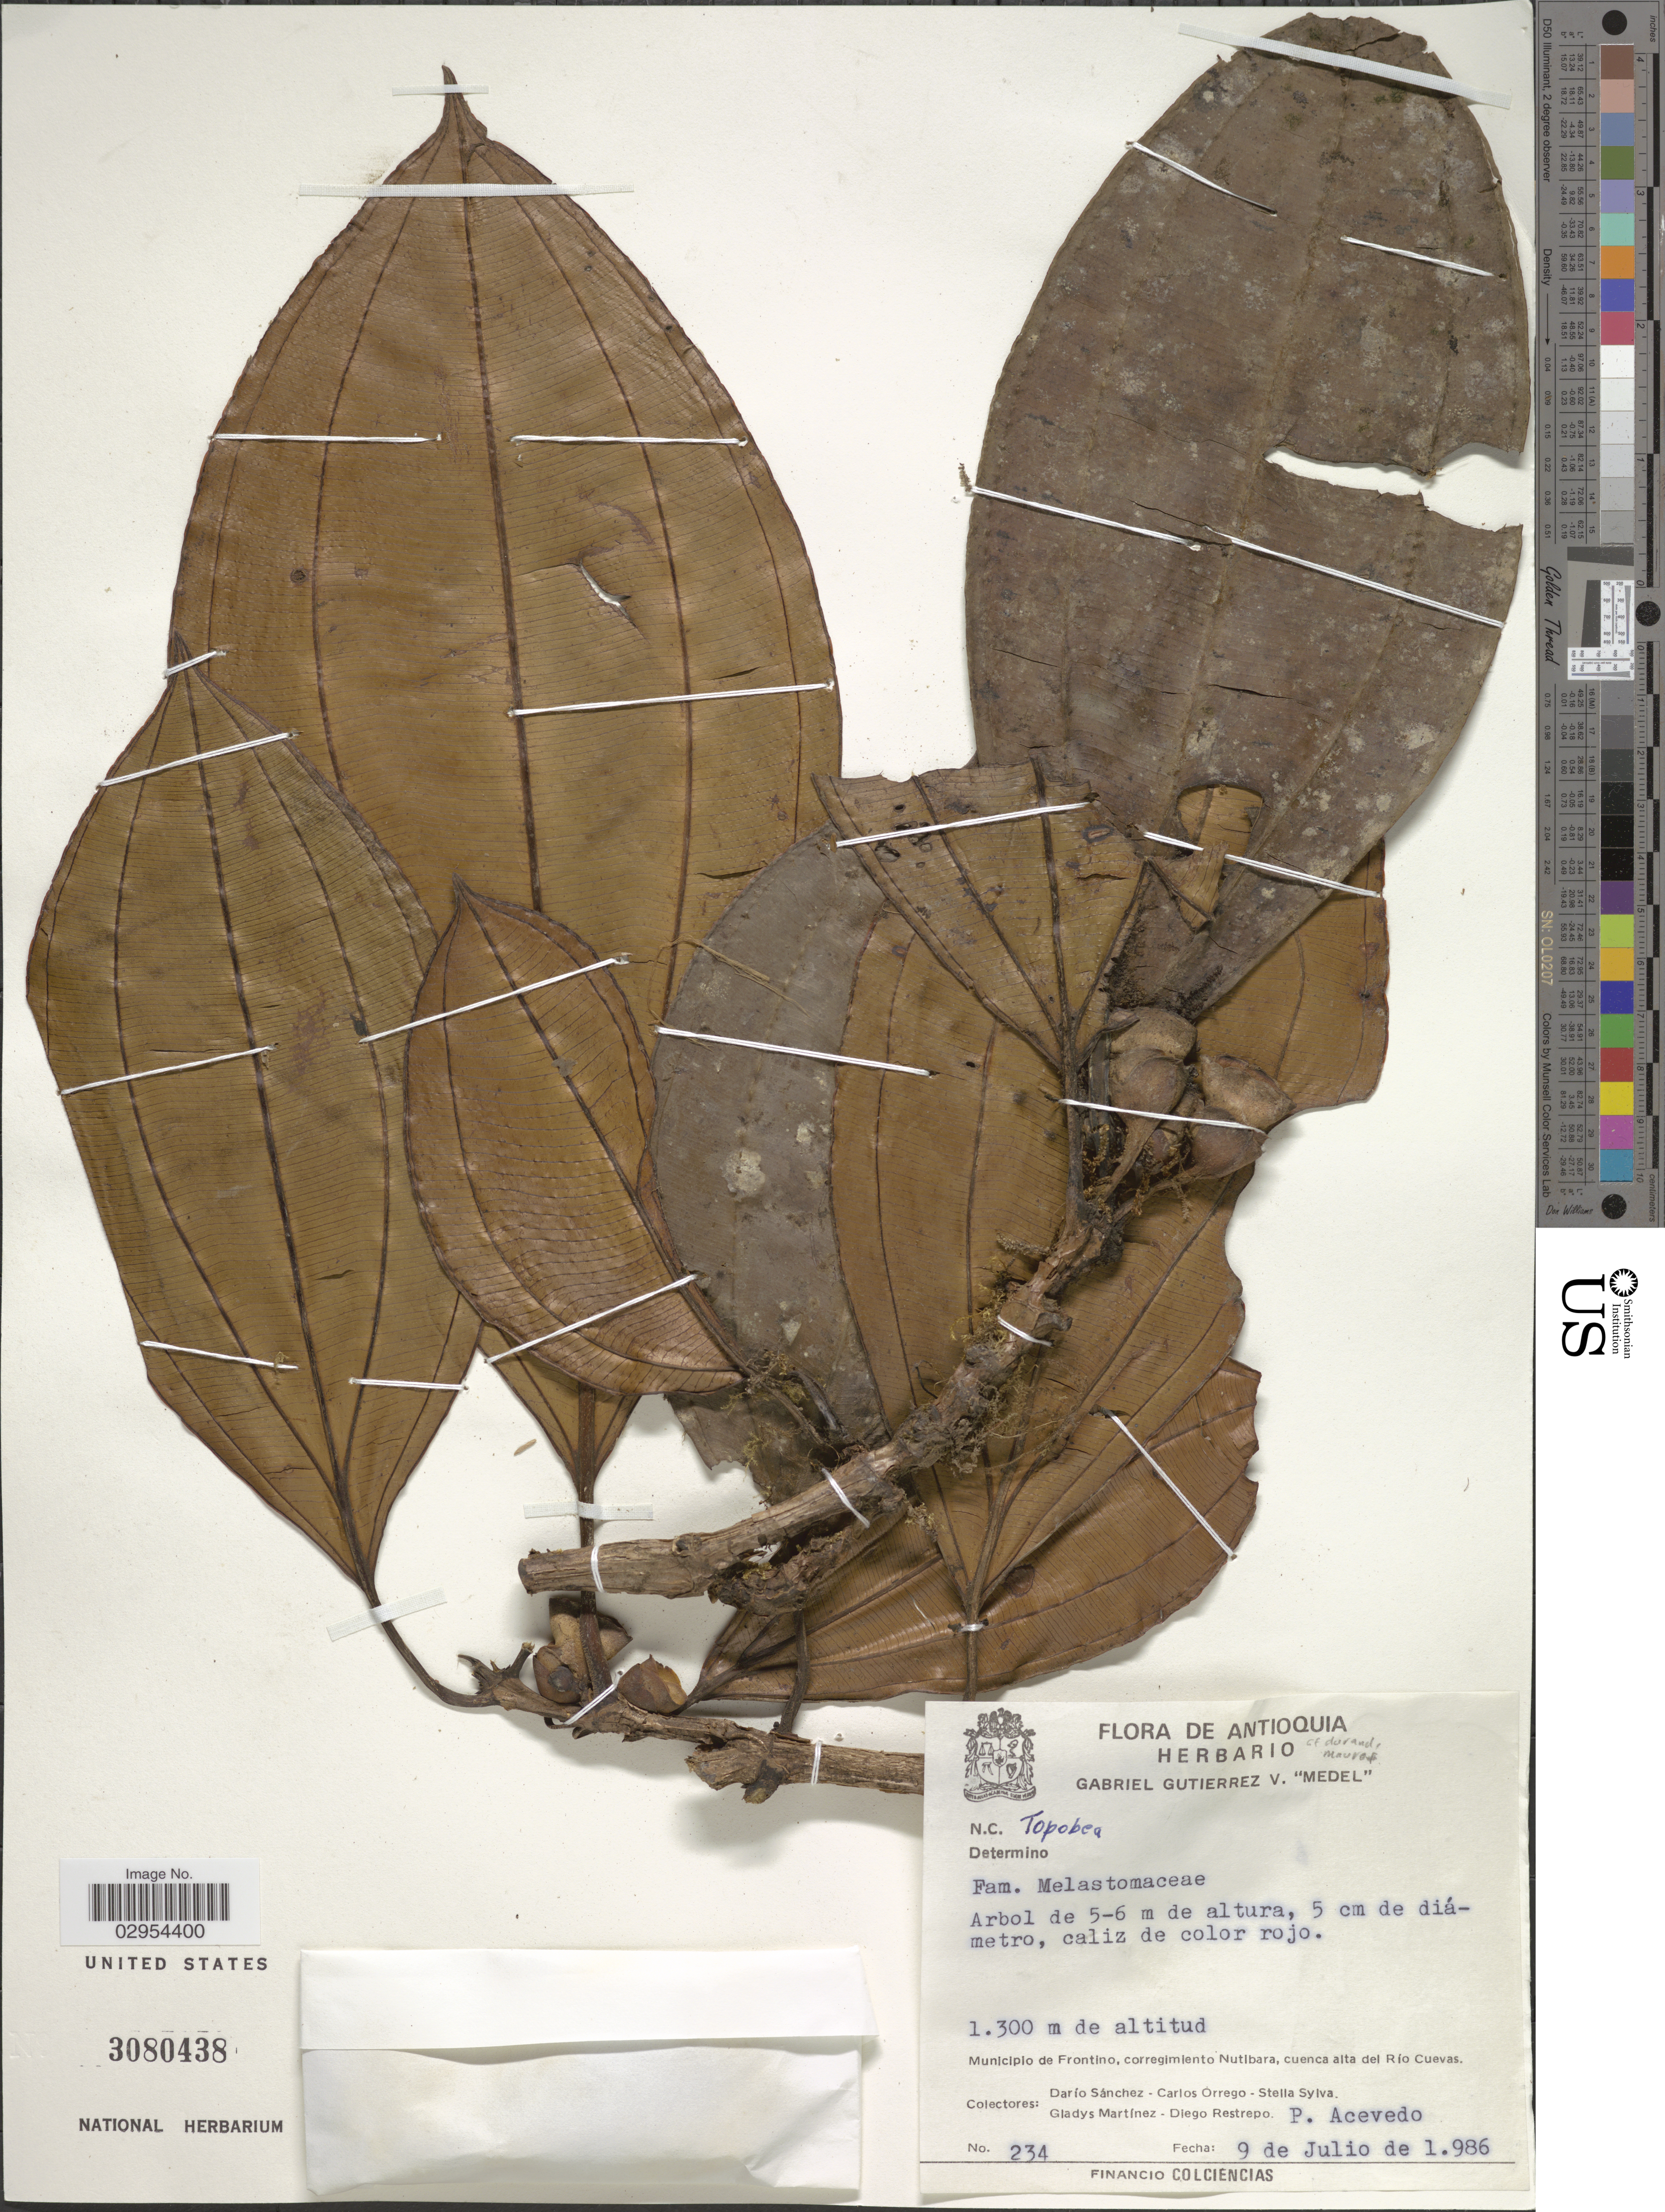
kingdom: Plantae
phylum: Tracheophyta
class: Magnoliopsida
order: Myrtales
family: Melastomataceae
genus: Topobea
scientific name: Topobea sp.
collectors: D. Sánchez, C. Orrego, S. Sylva, G. Martínez & et al.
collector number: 234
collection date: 1986-07-09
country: Colombia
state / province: Antioquia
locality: Municipio de Frontino, corregimiento Nutibara, cuenca alta del Río Cuevas.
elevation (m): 1300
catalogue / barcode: US 3080438